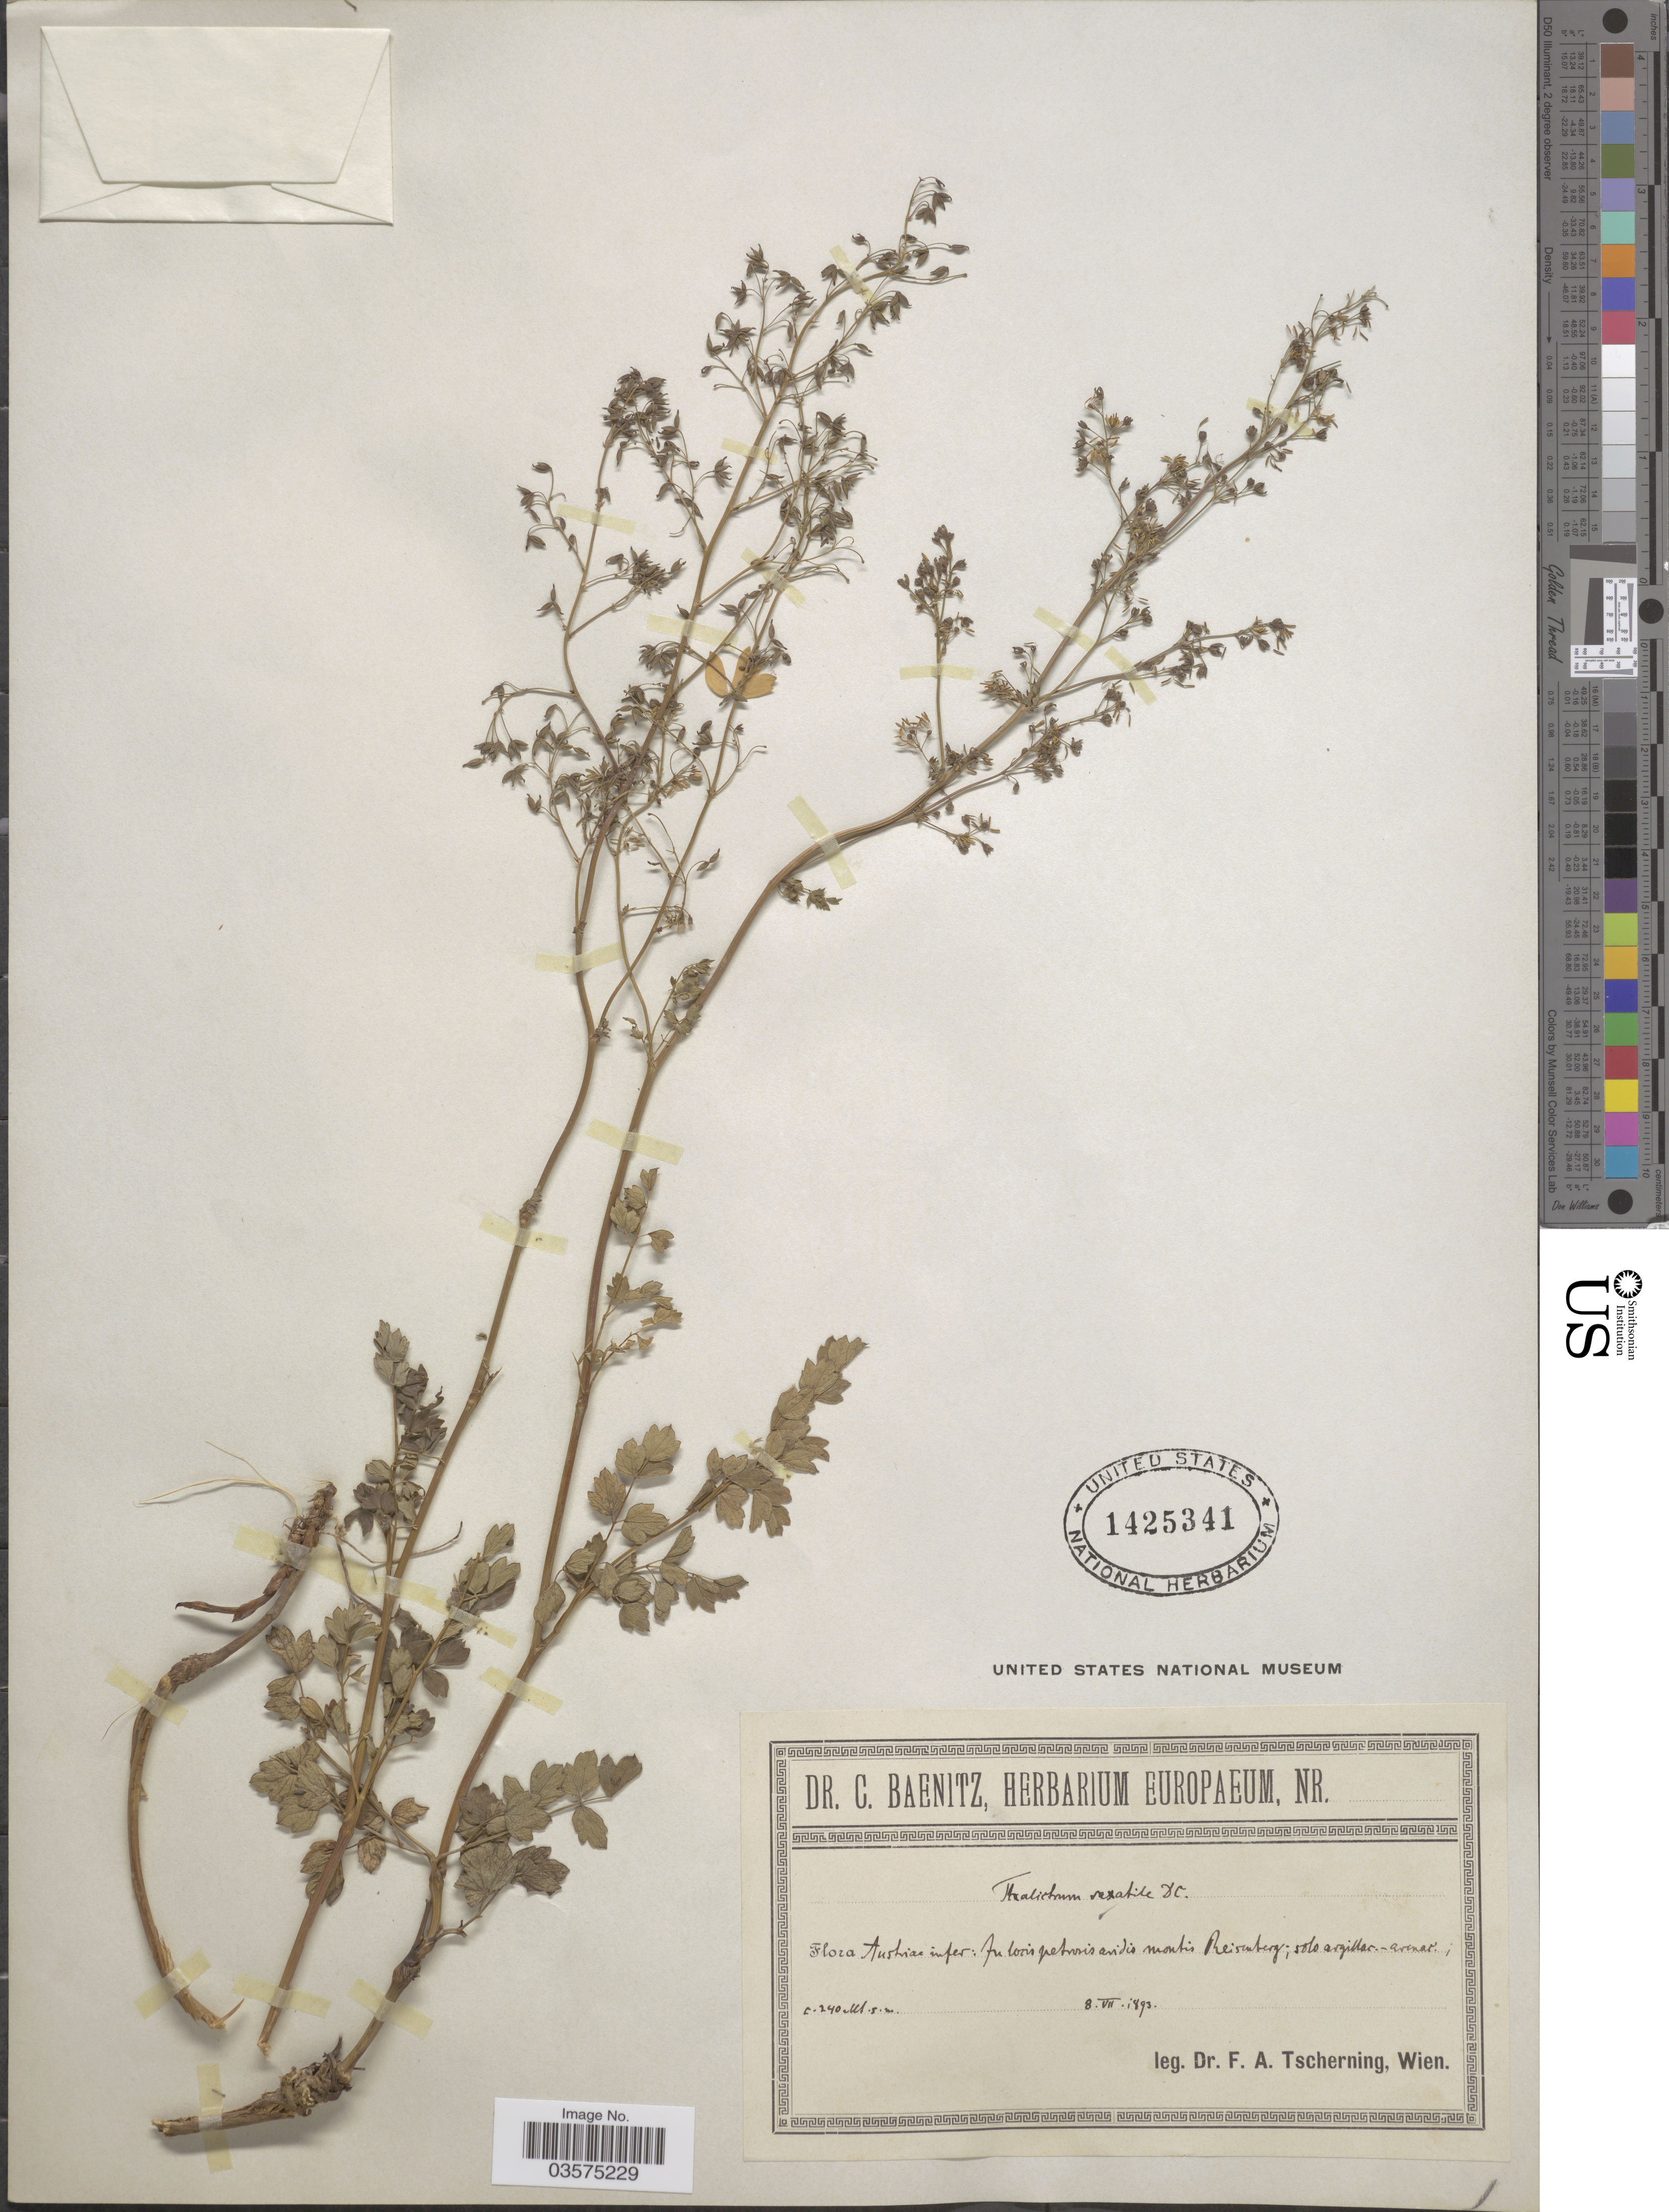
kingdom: Plantae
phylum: Tracheophyta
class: Magnoliopsida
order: Ranunculales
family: Ranunculaceae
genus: Thalictrum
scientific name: Thalictrum saxatile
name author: Schleich. ex DC.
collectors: F. A. Tscherning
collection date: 1893-07-08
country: Austria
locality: Austriae infer: In locis petrosis aridis montis Reisenberg.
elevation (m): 240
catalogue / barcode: US 1425341